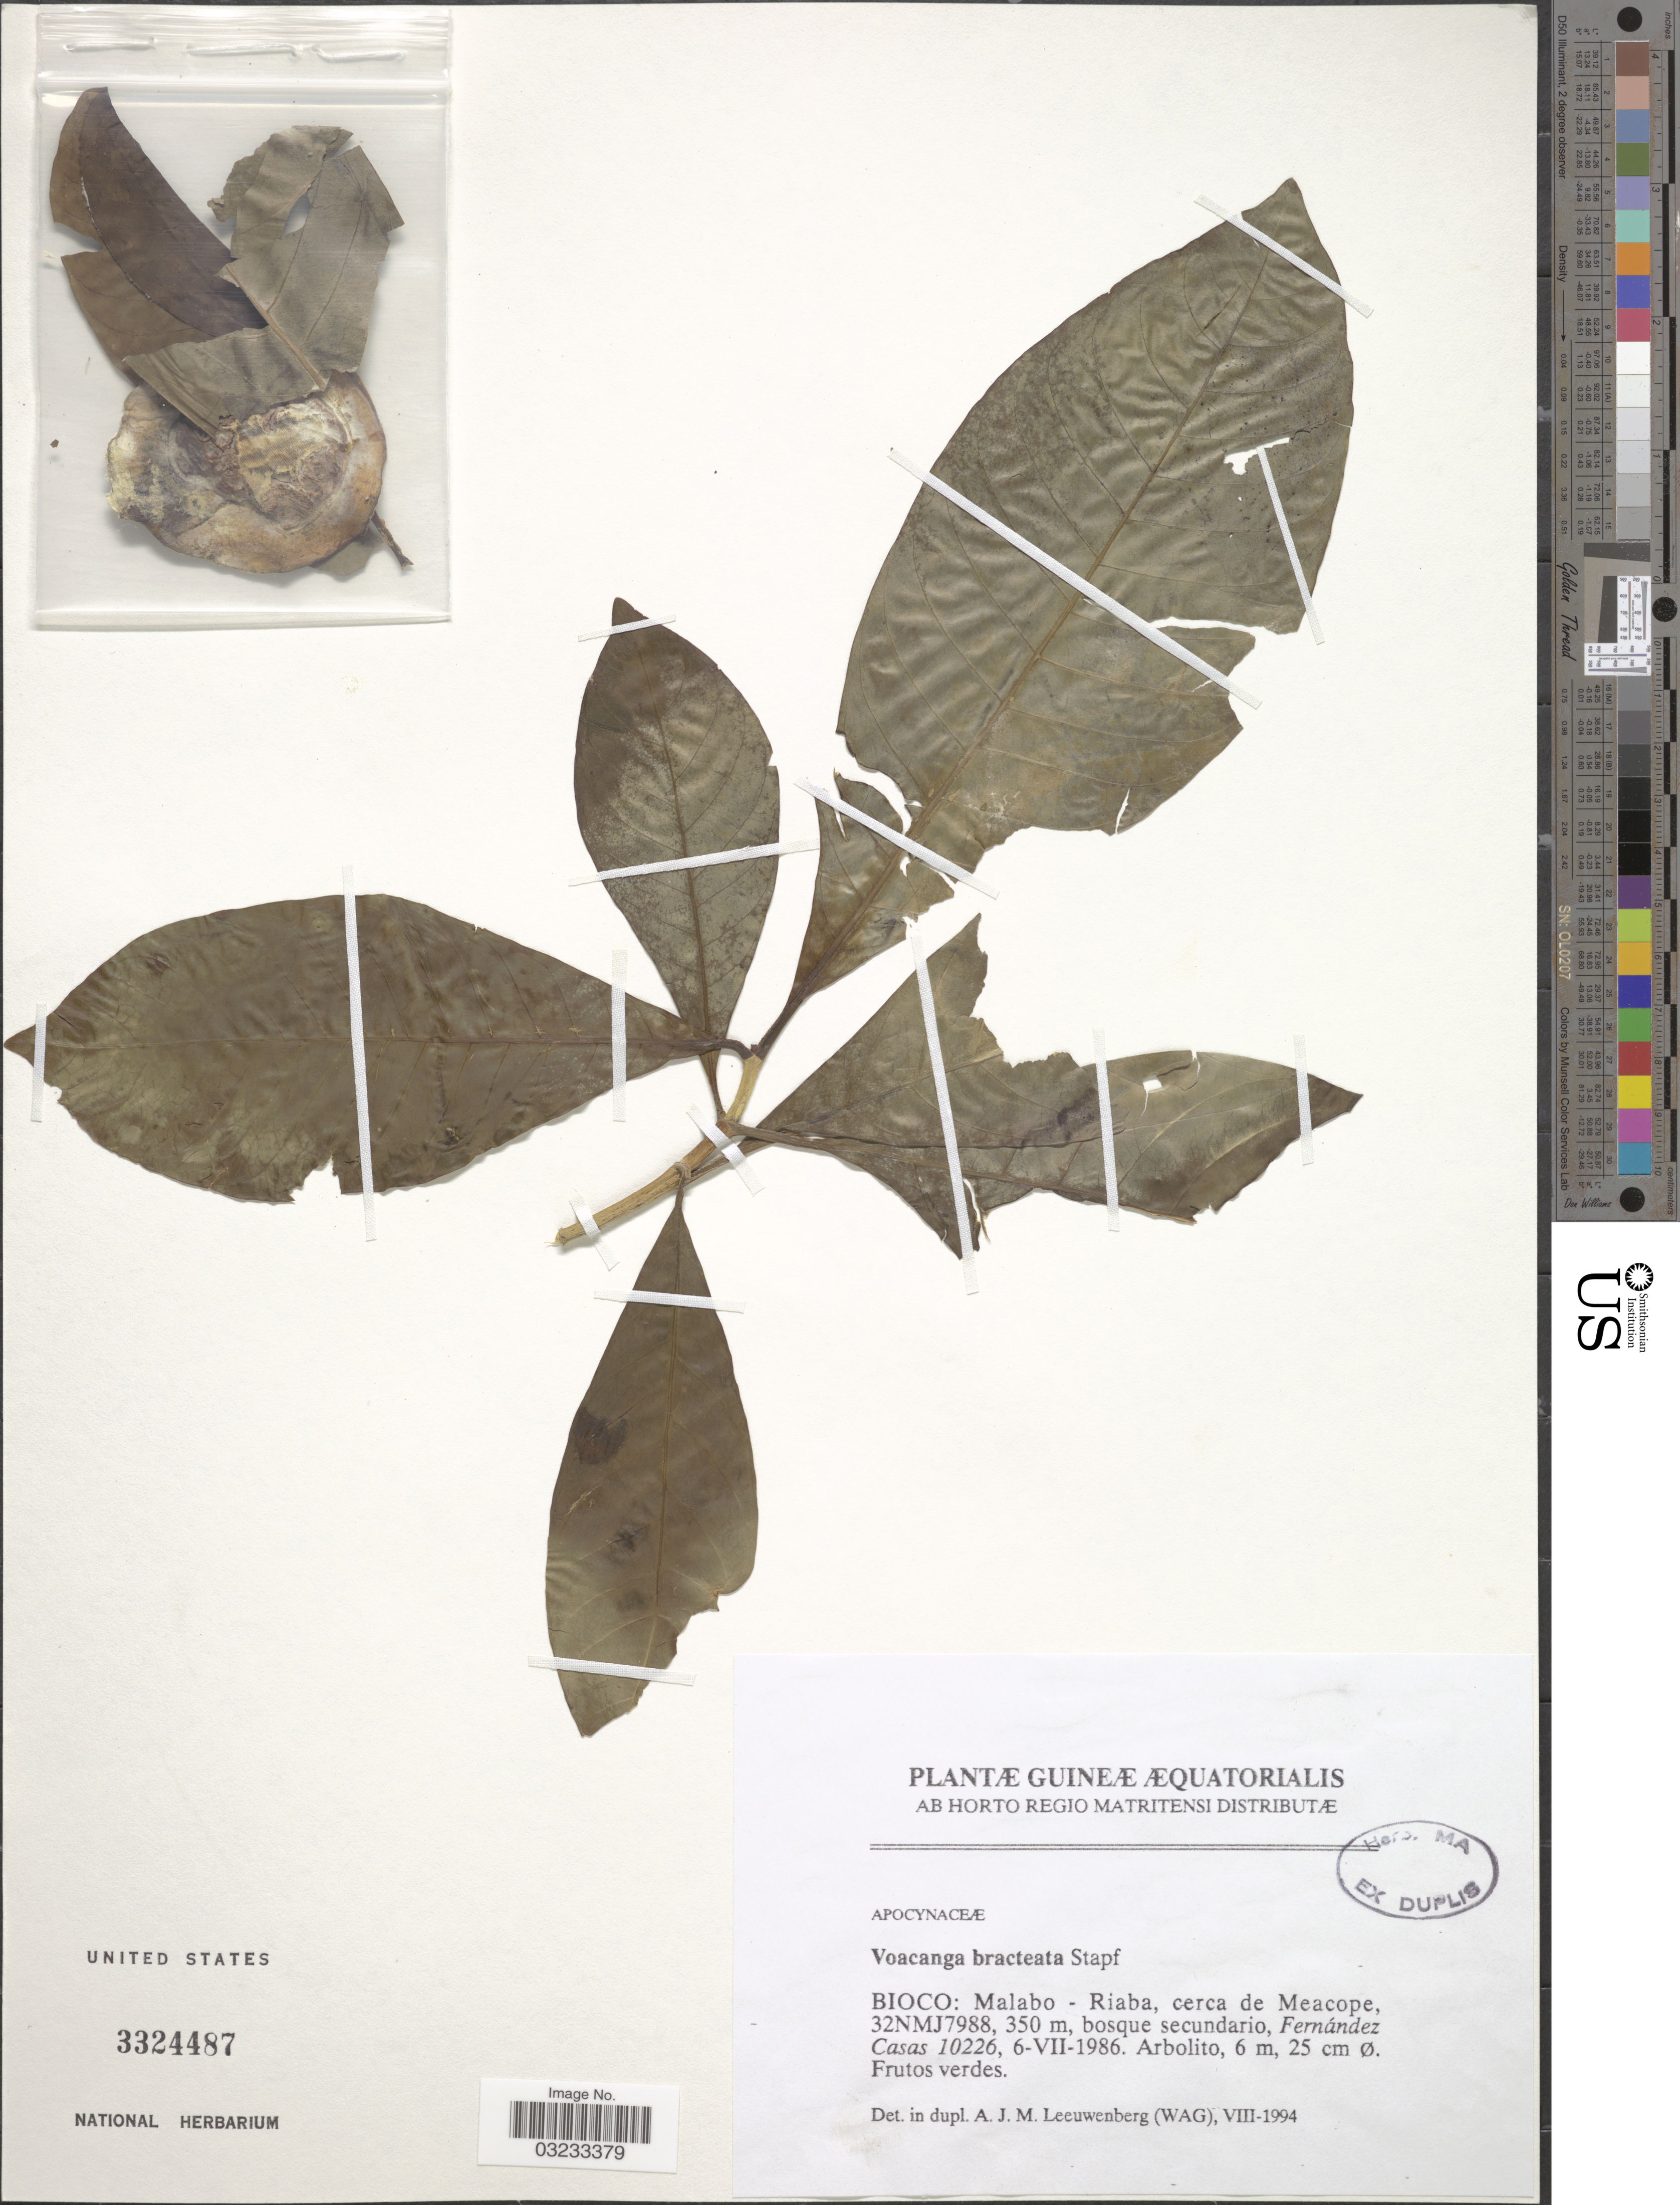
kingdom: Plantae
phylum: Tracheophyta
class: Magnoliopsida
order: Gentianales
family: Apocynaceae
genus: Voacanga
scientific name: Voacanga bracteata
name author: Stapf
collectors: F. Casas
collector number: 10226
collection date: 1986-07-06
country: Equatorial Guinea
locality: Guineæ Æquatorialis, Bioco: Malabo - Riaba, cerca de Meacope, 32NMJ7988.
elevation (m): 350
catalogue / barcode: US 3324487